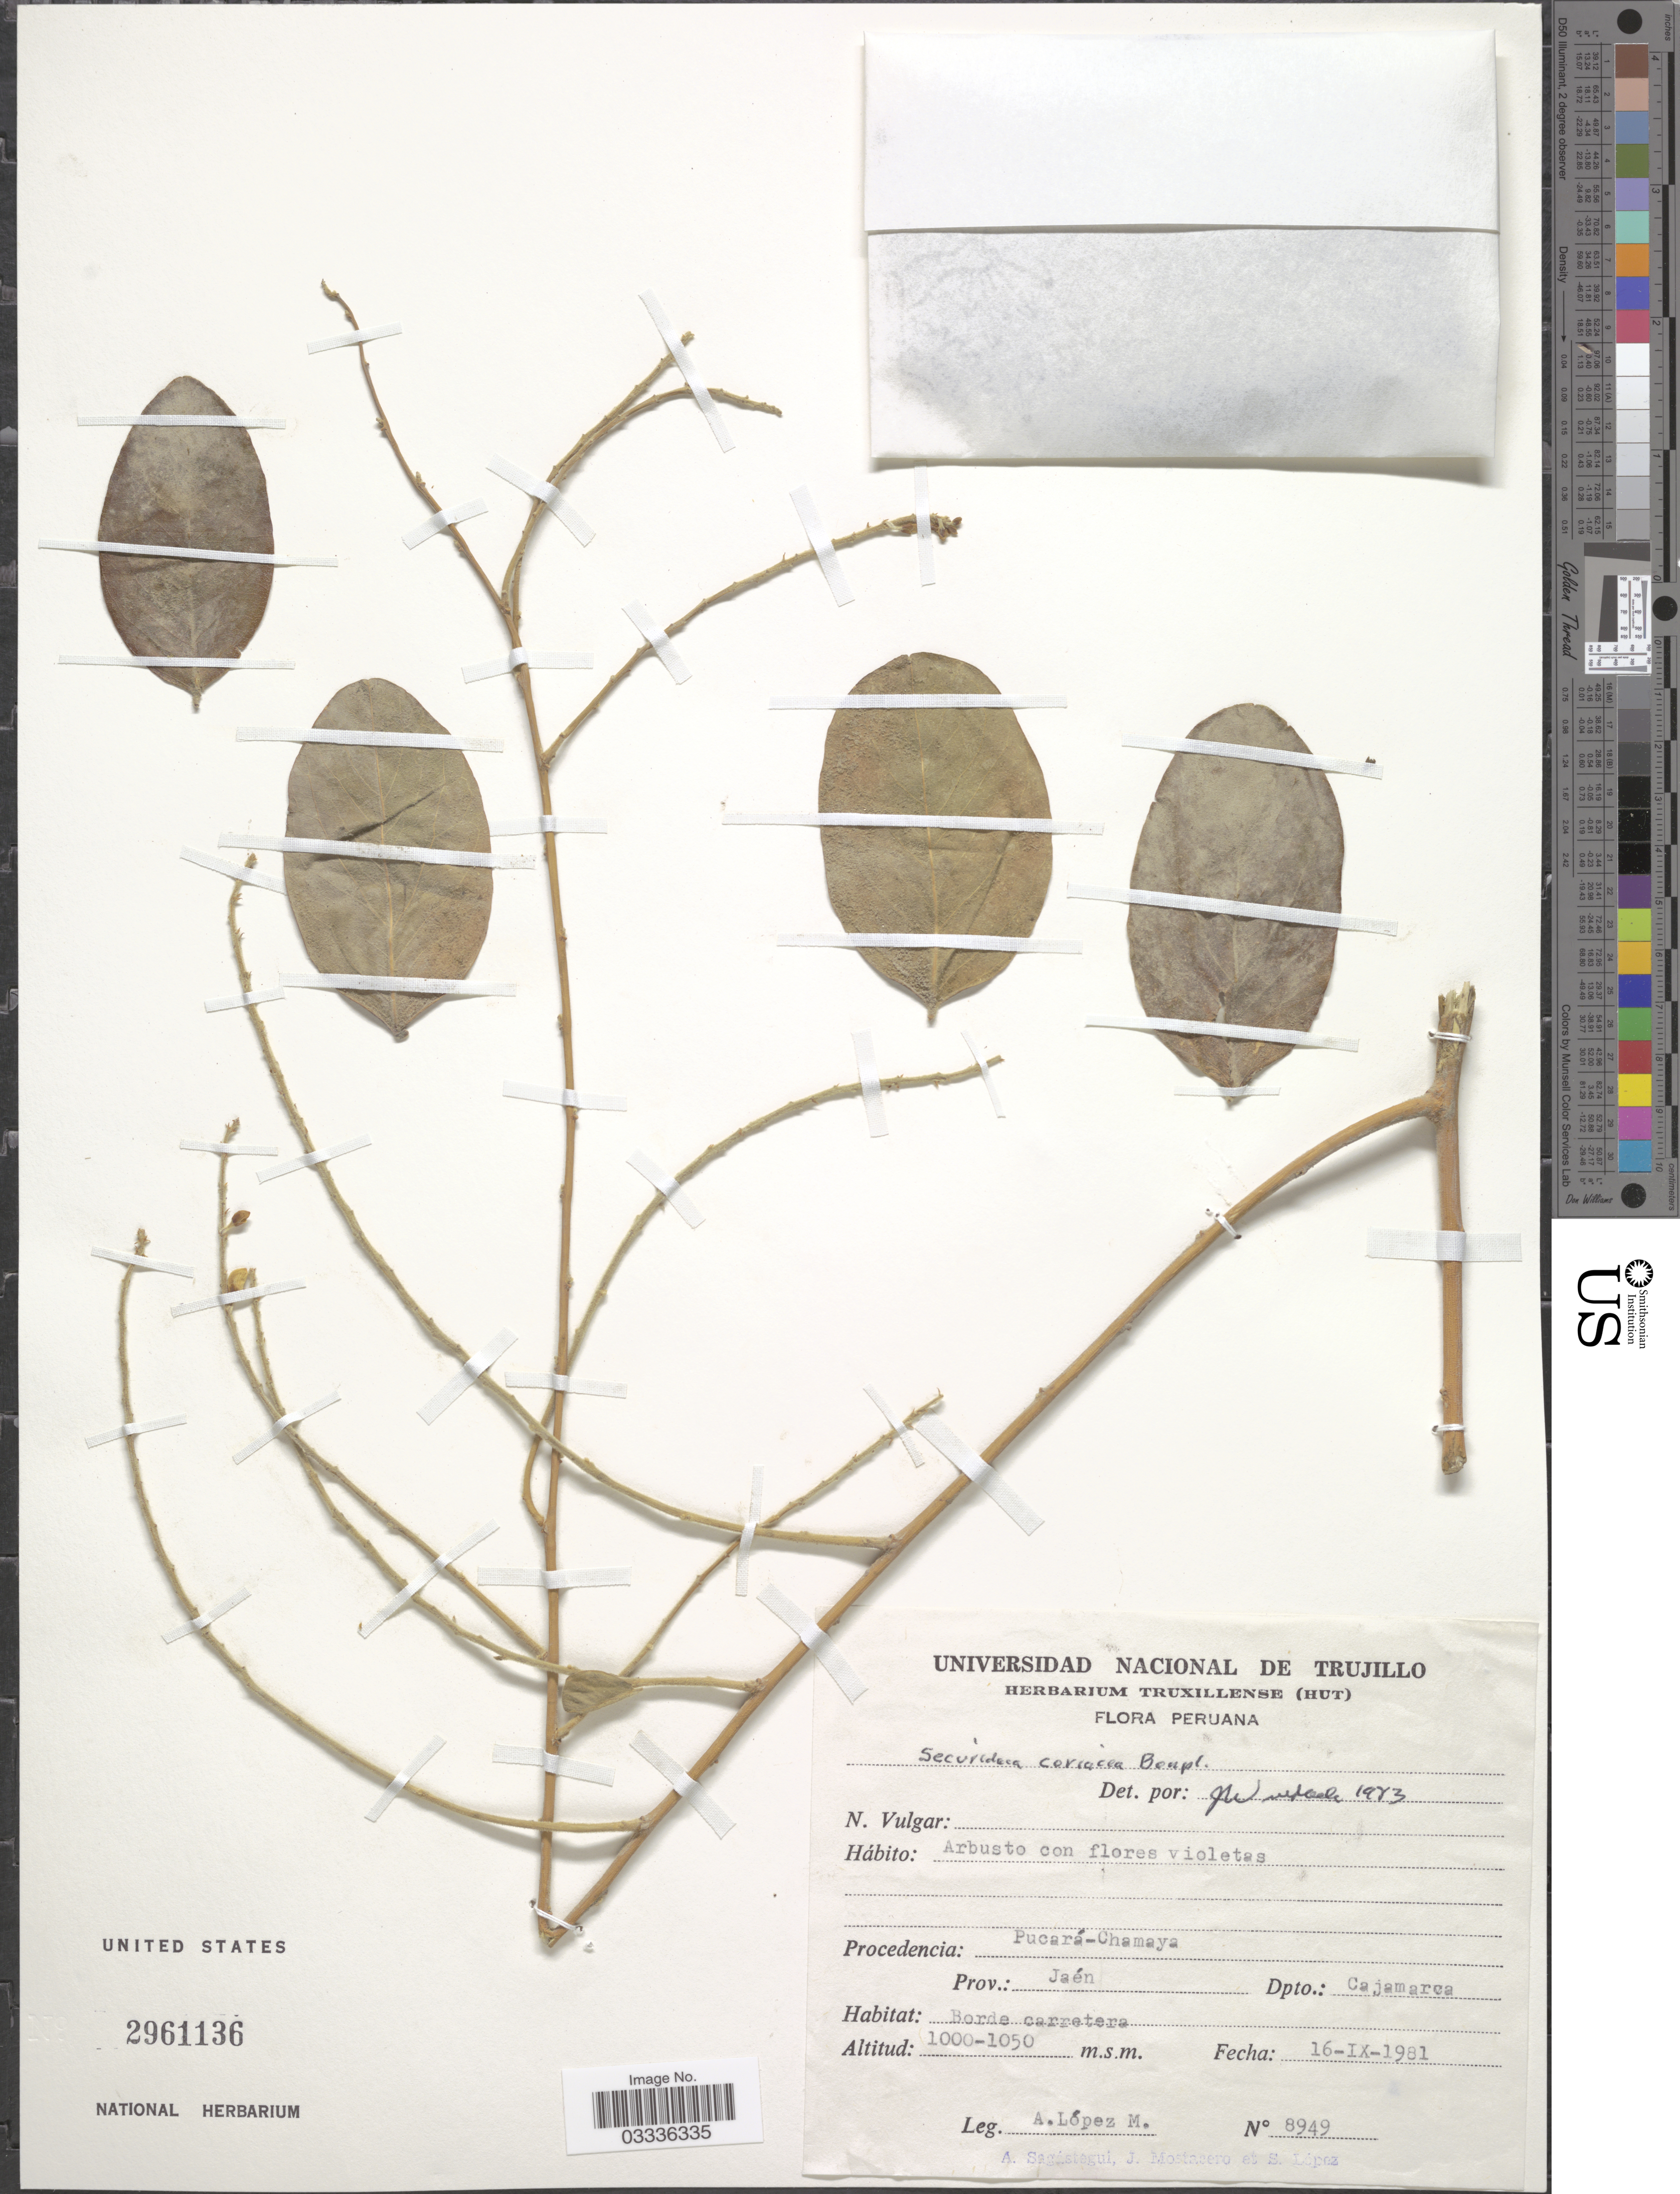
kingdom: Plantae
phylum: Tracheophyta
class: Magnoliopsida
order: Fabales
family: Polygalaceae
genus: Securidaca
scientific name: Securidaca coriacea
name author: Bonpl. ex Steud.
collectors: A. López M., A. Sagastegui, J. Mostacero & S. Lopez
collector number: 8949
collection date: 1981-09-16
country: Peru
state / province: Cajamarca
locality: Procedencia:Pucará-Chamaya. Prov.: Jaén. Dpto.: Cajamarca.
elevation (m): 1000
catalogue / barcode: US 2961136